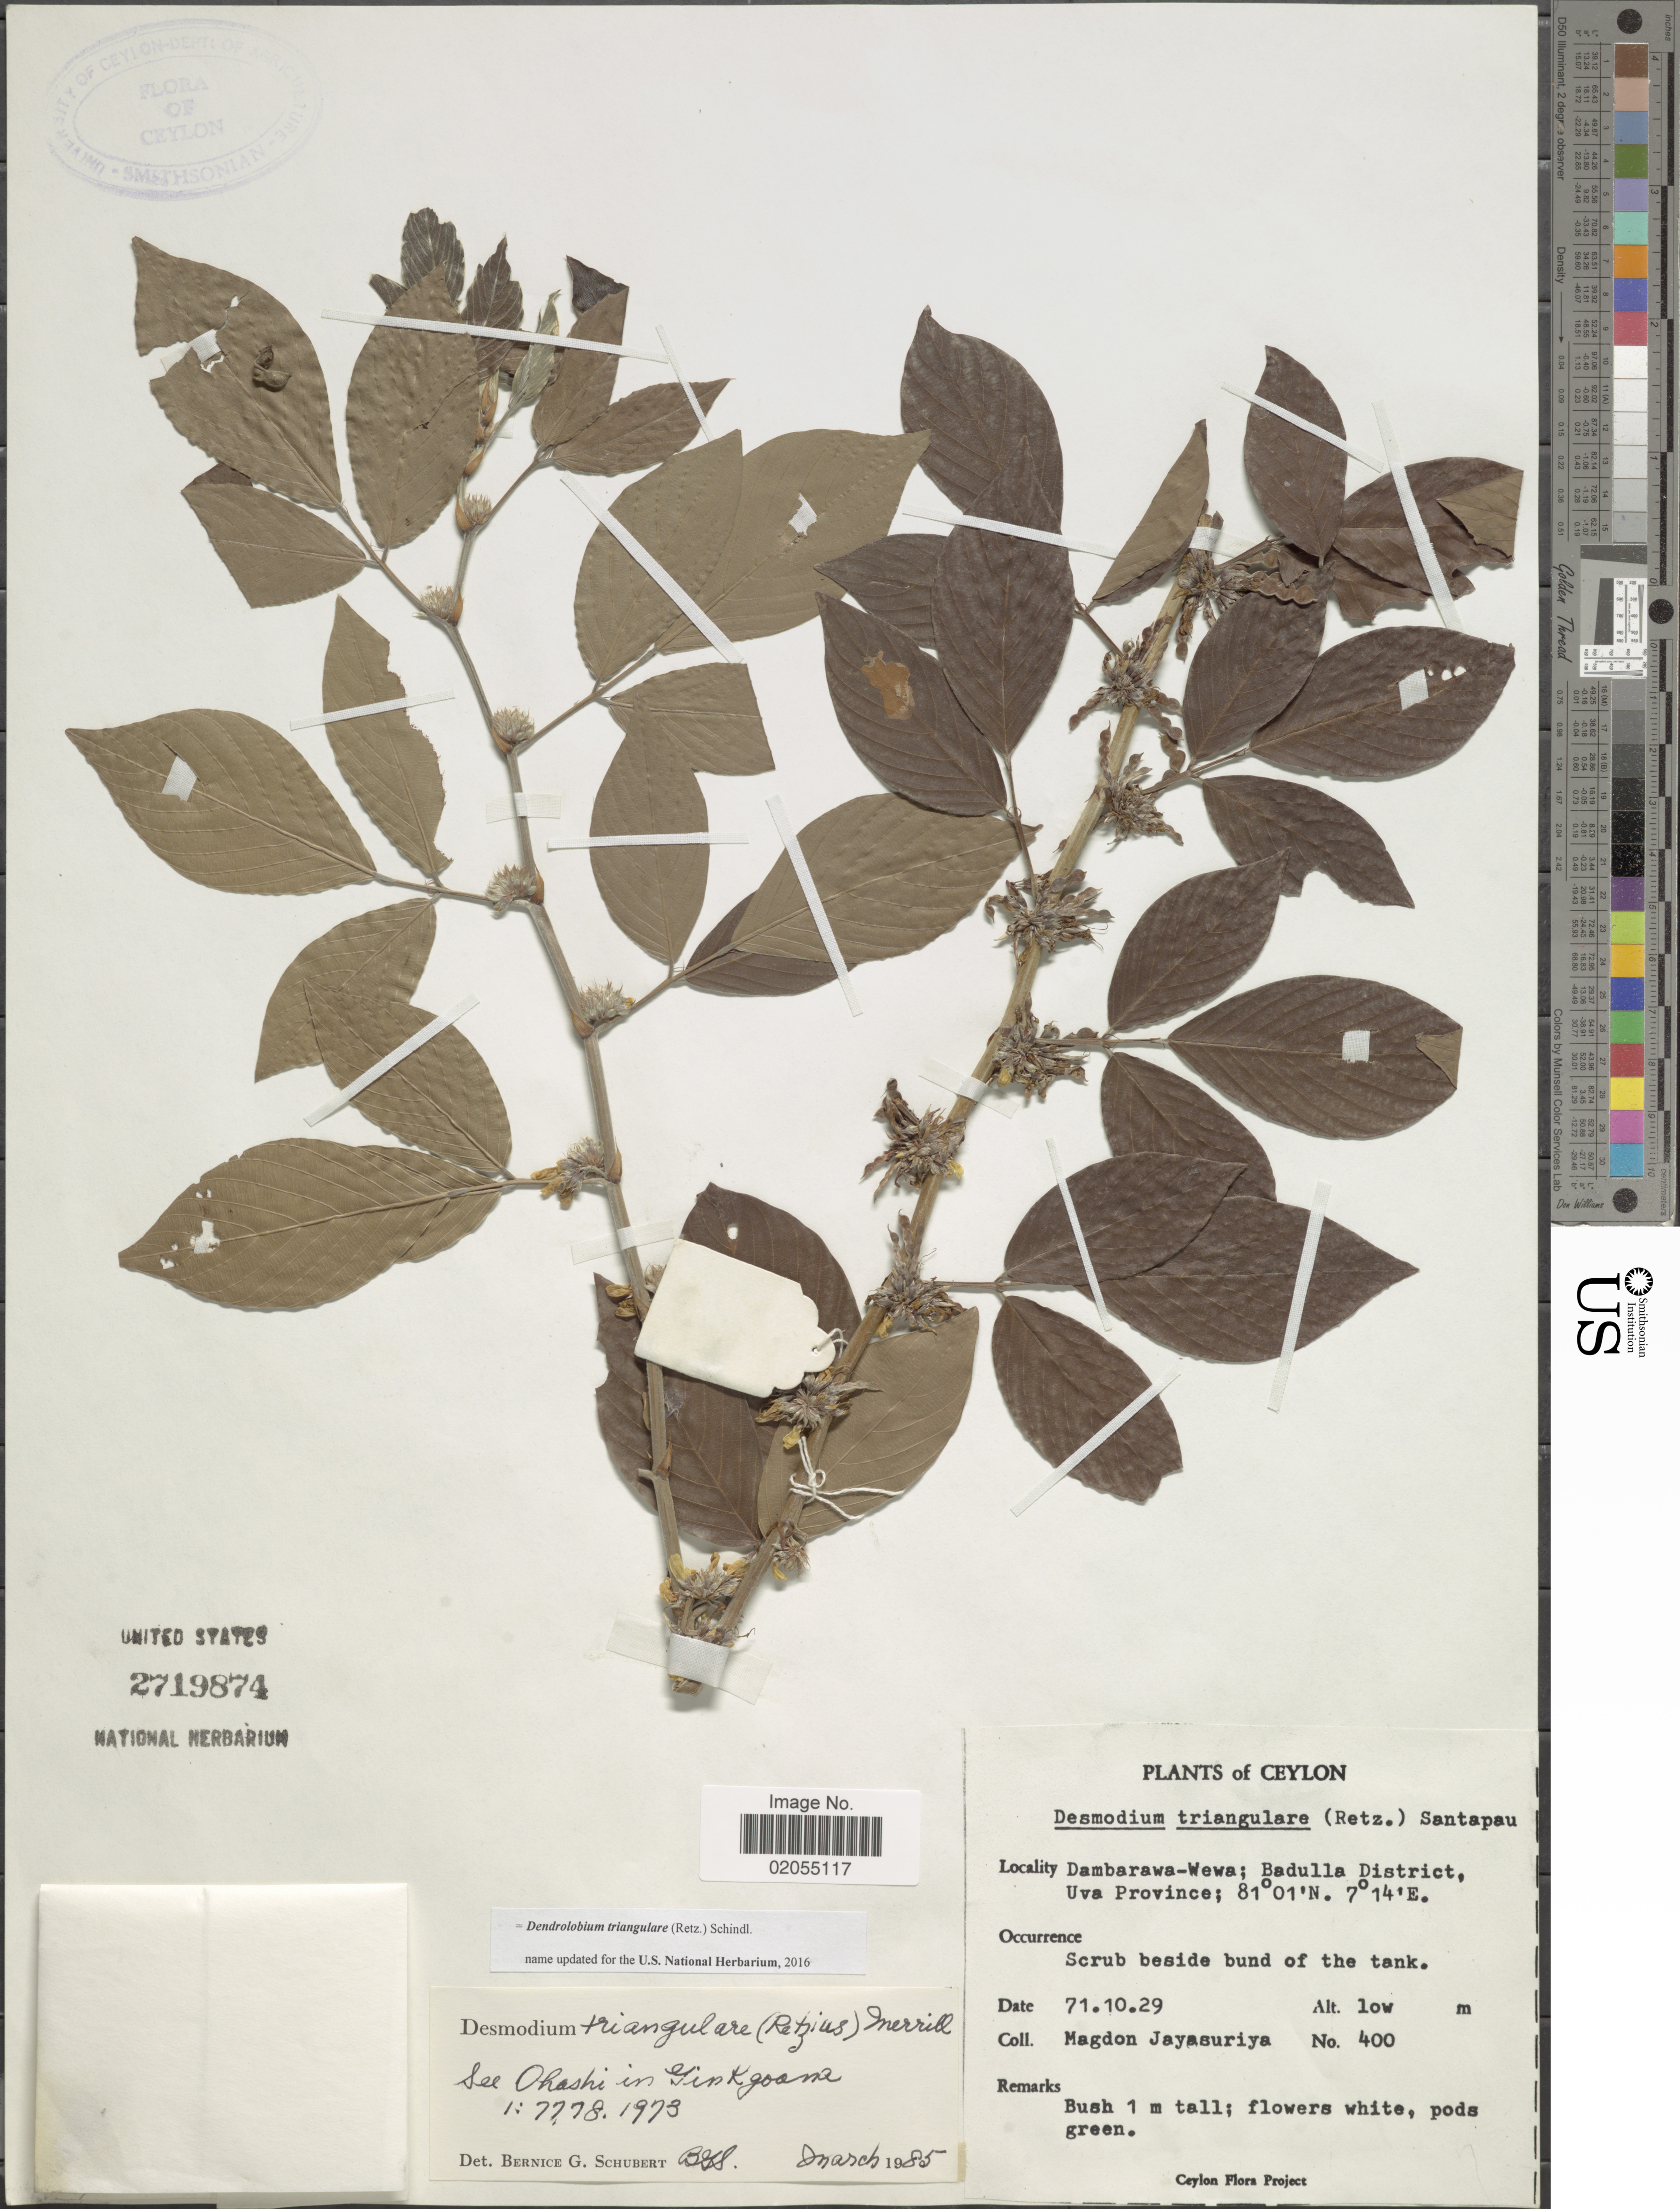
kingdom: Plantae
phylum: Tracheophyta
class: Magnoliopsida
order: Fabales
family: Fabaceae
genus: Dendrolobium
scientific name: Dendrolobium triangulare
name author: (Retz.) Schindl.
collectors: A. H. Jayasuriya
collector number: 400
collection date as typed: Transcribed d/m/y: 29/10/71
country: Sri Lanka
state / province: Uva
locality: Ceylon. Dambarawa-Wewa; Badulla District, Uva Province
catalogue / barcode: US 2719874